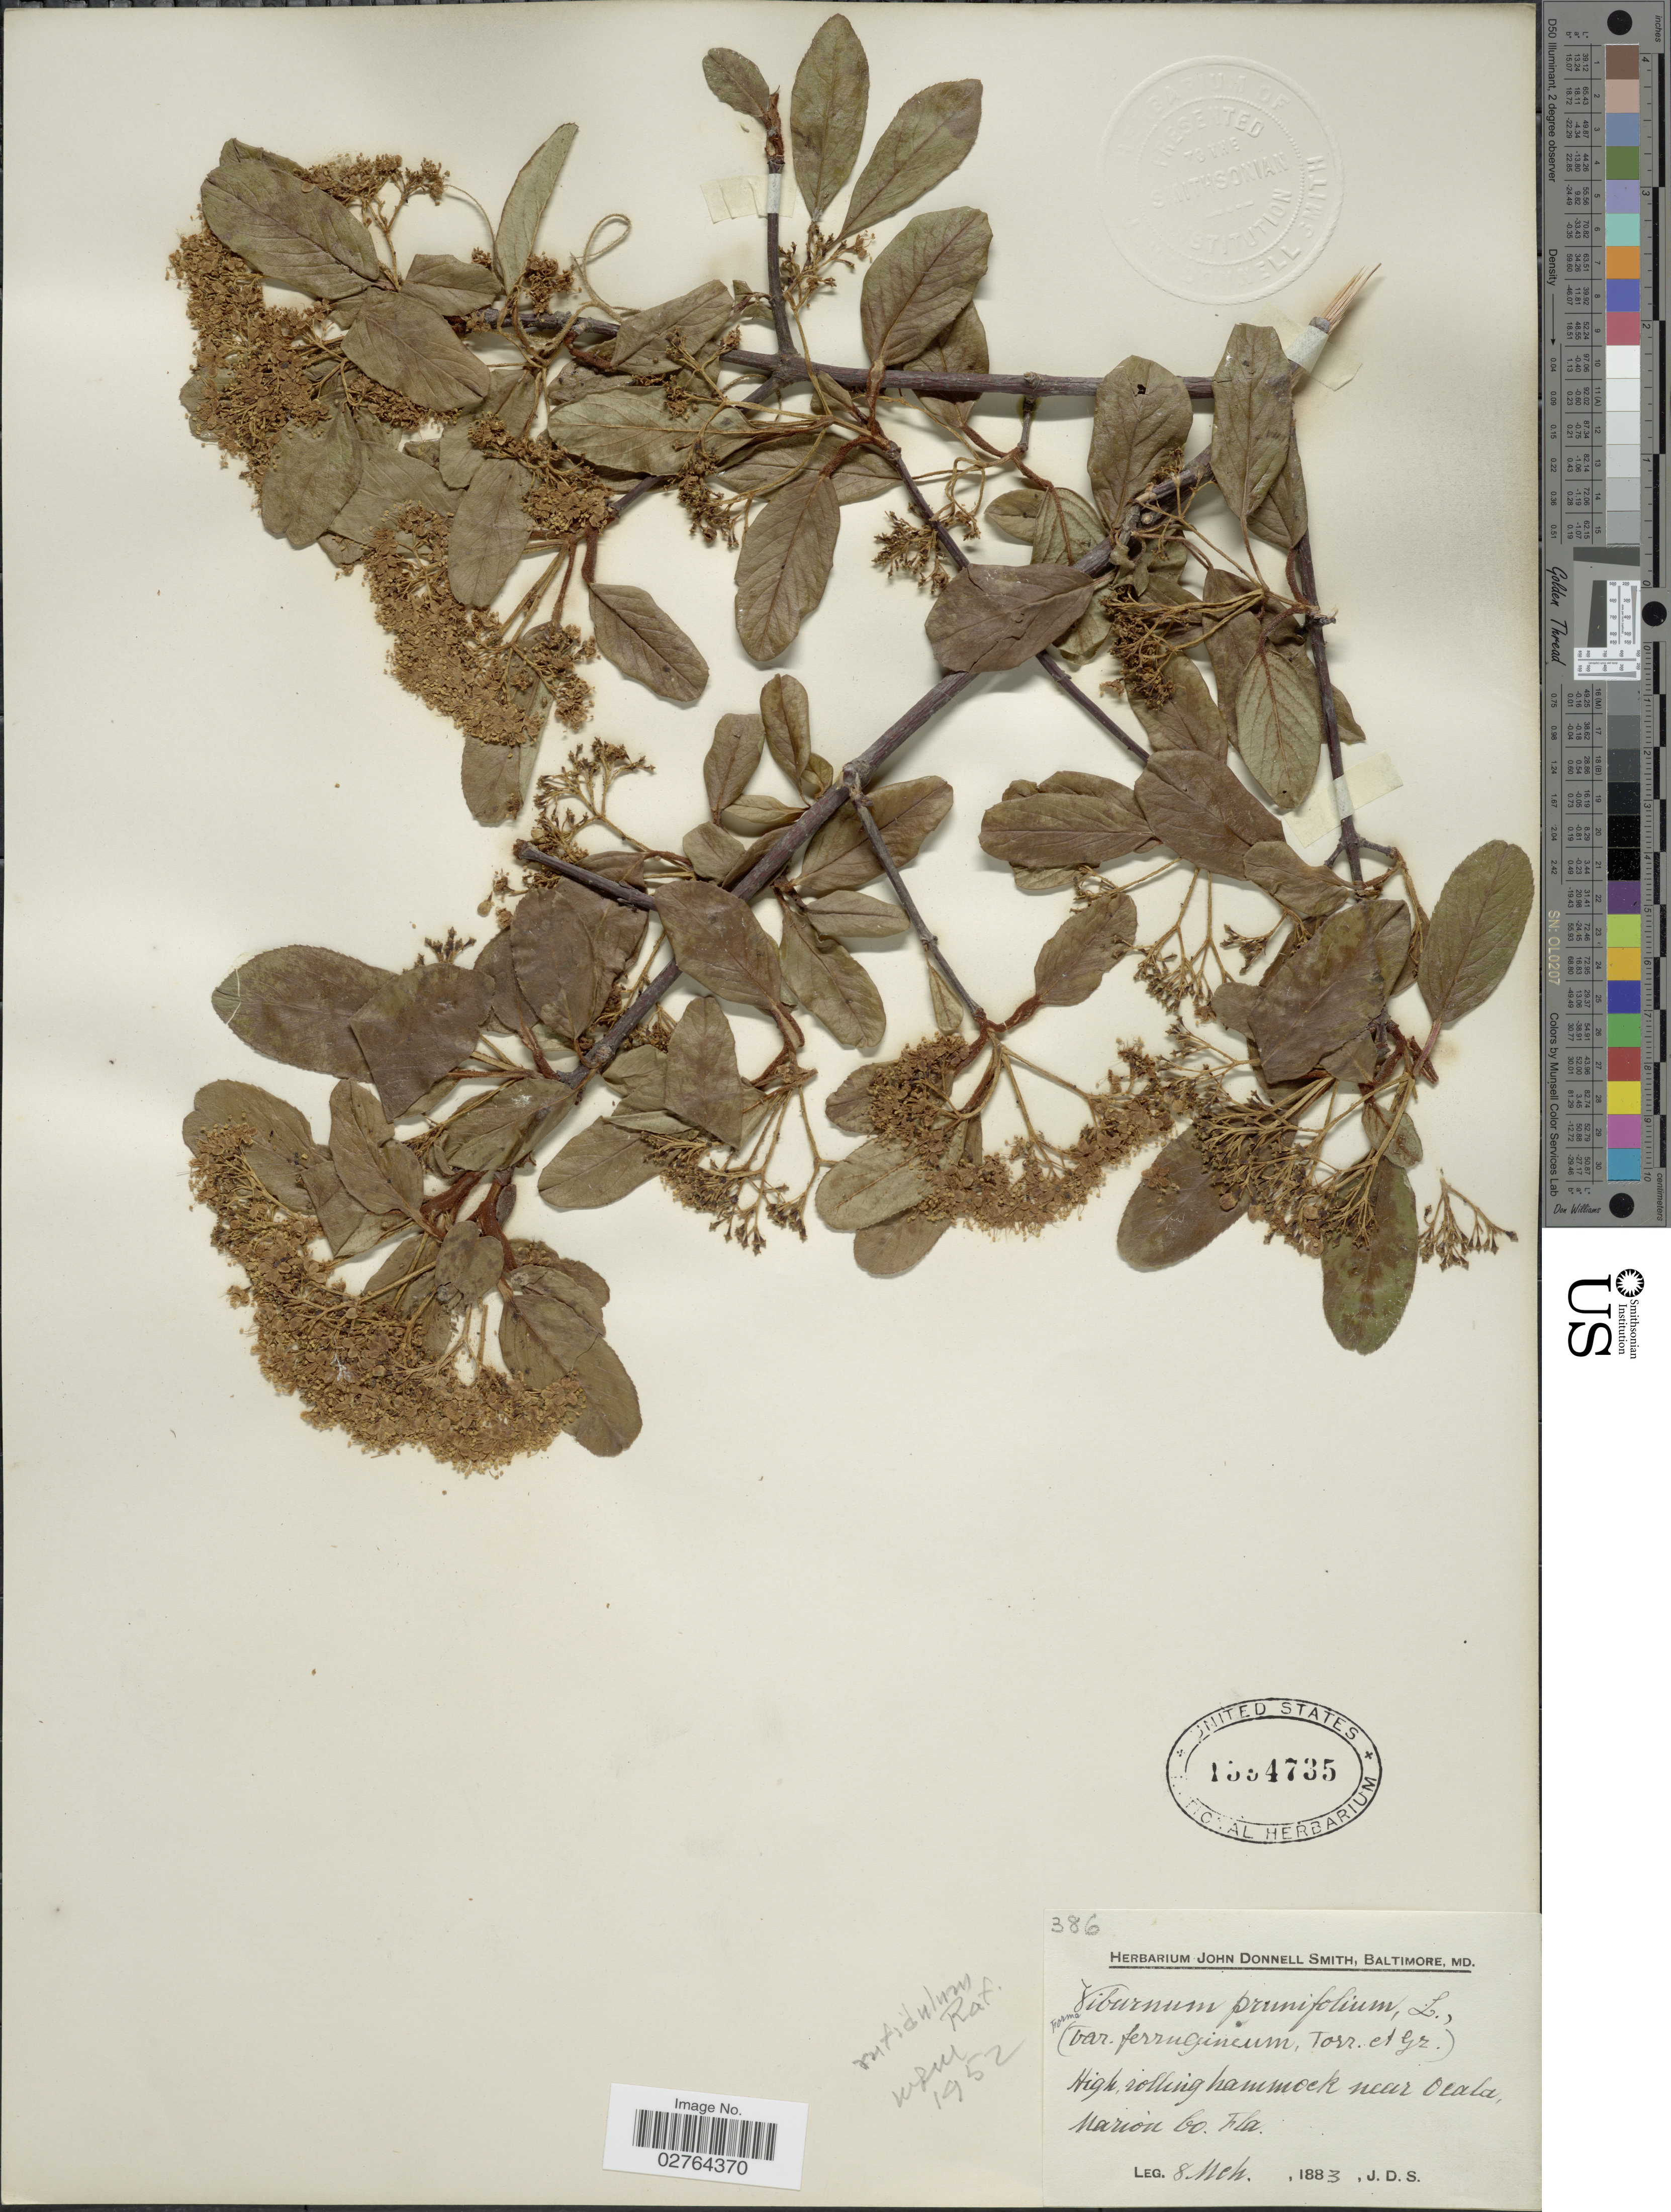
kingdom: Plantae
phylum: Tracheophyta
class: Magnoliopsida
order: Dipsacales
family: Viburnaceae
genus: Viburnum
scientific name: Viburnum rufidulum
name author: Raf.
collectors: J. Donnell Smith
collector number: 386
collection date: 1883-03-08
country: United States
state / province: Florida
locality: High rolling hammock near Ocala, Marion Co.